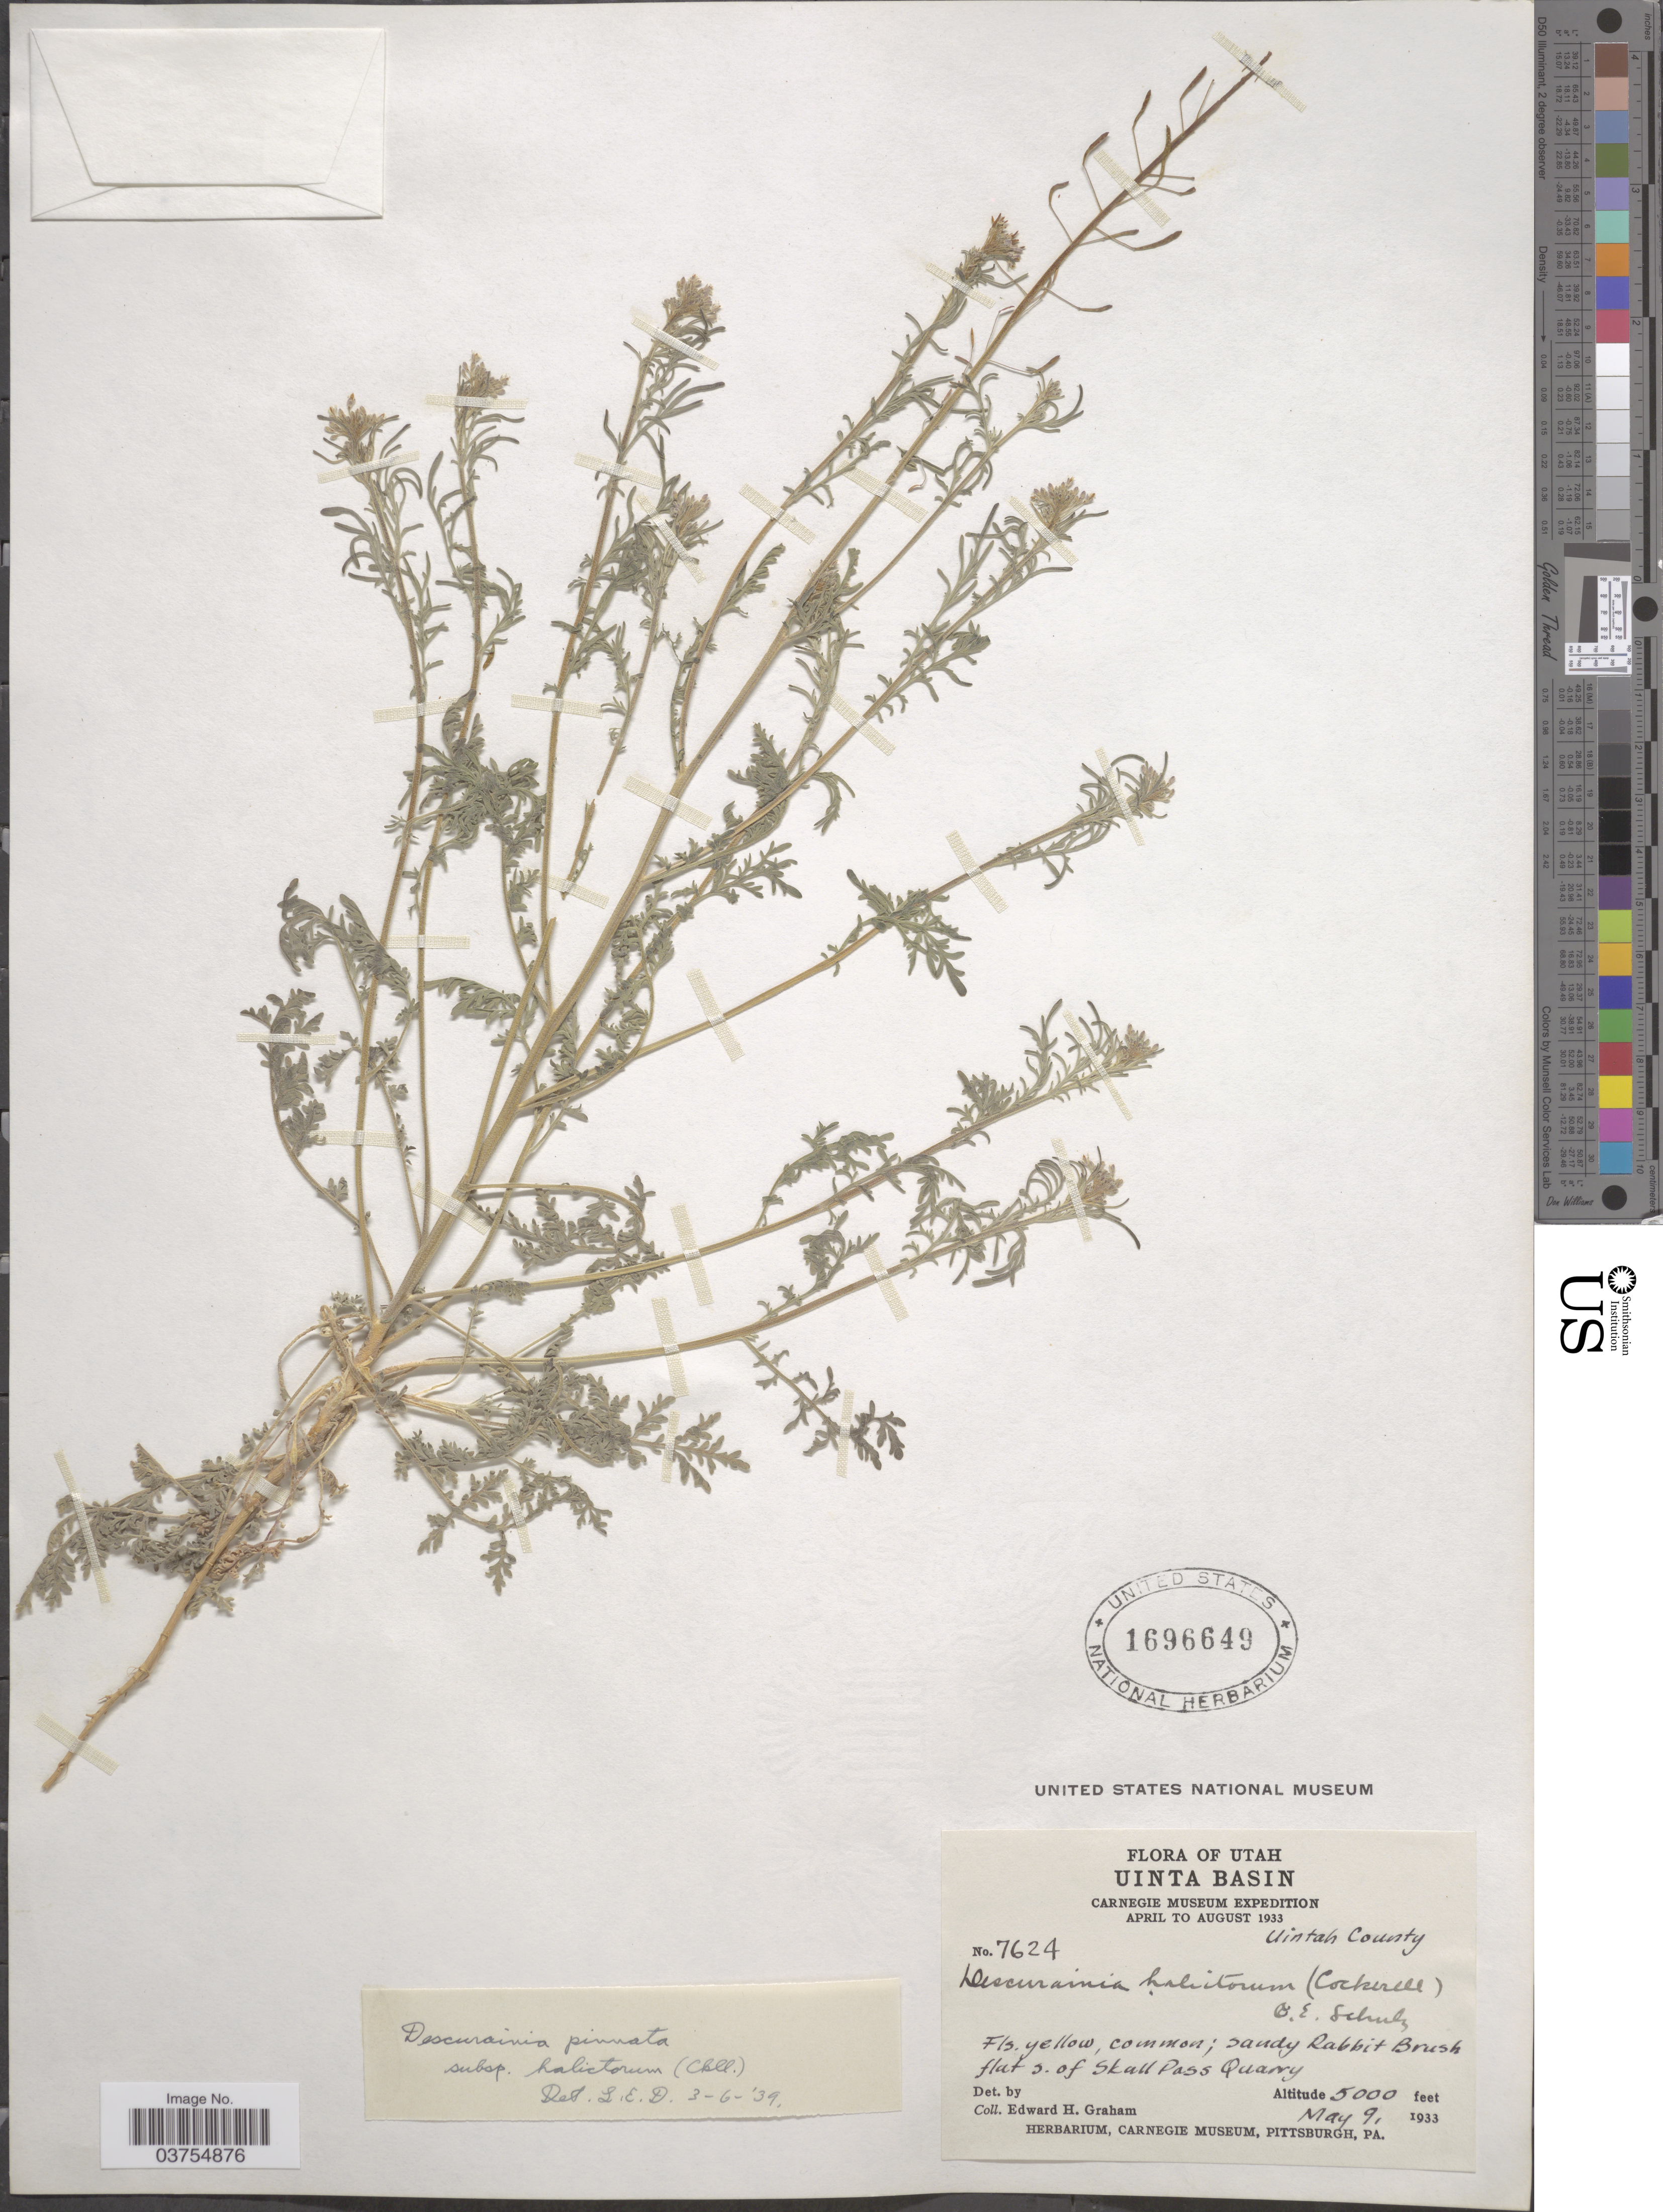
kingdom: Plantae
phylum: Tracheophyta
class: Magnoliopsida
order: Brassicales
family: Brassicaceae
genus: Descurainia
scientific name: Descurainia pinnata subsp. halictorum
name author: (Cockerell) Detling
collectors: E. H. Graham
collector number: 7624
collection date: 1933-05-09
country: United States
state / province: Utah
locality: Uinta Basin. Uintah County. Sandy Rabbit Brush flat S. of Skall Pass Quarry.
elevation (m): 1524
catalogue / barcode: US 1696649